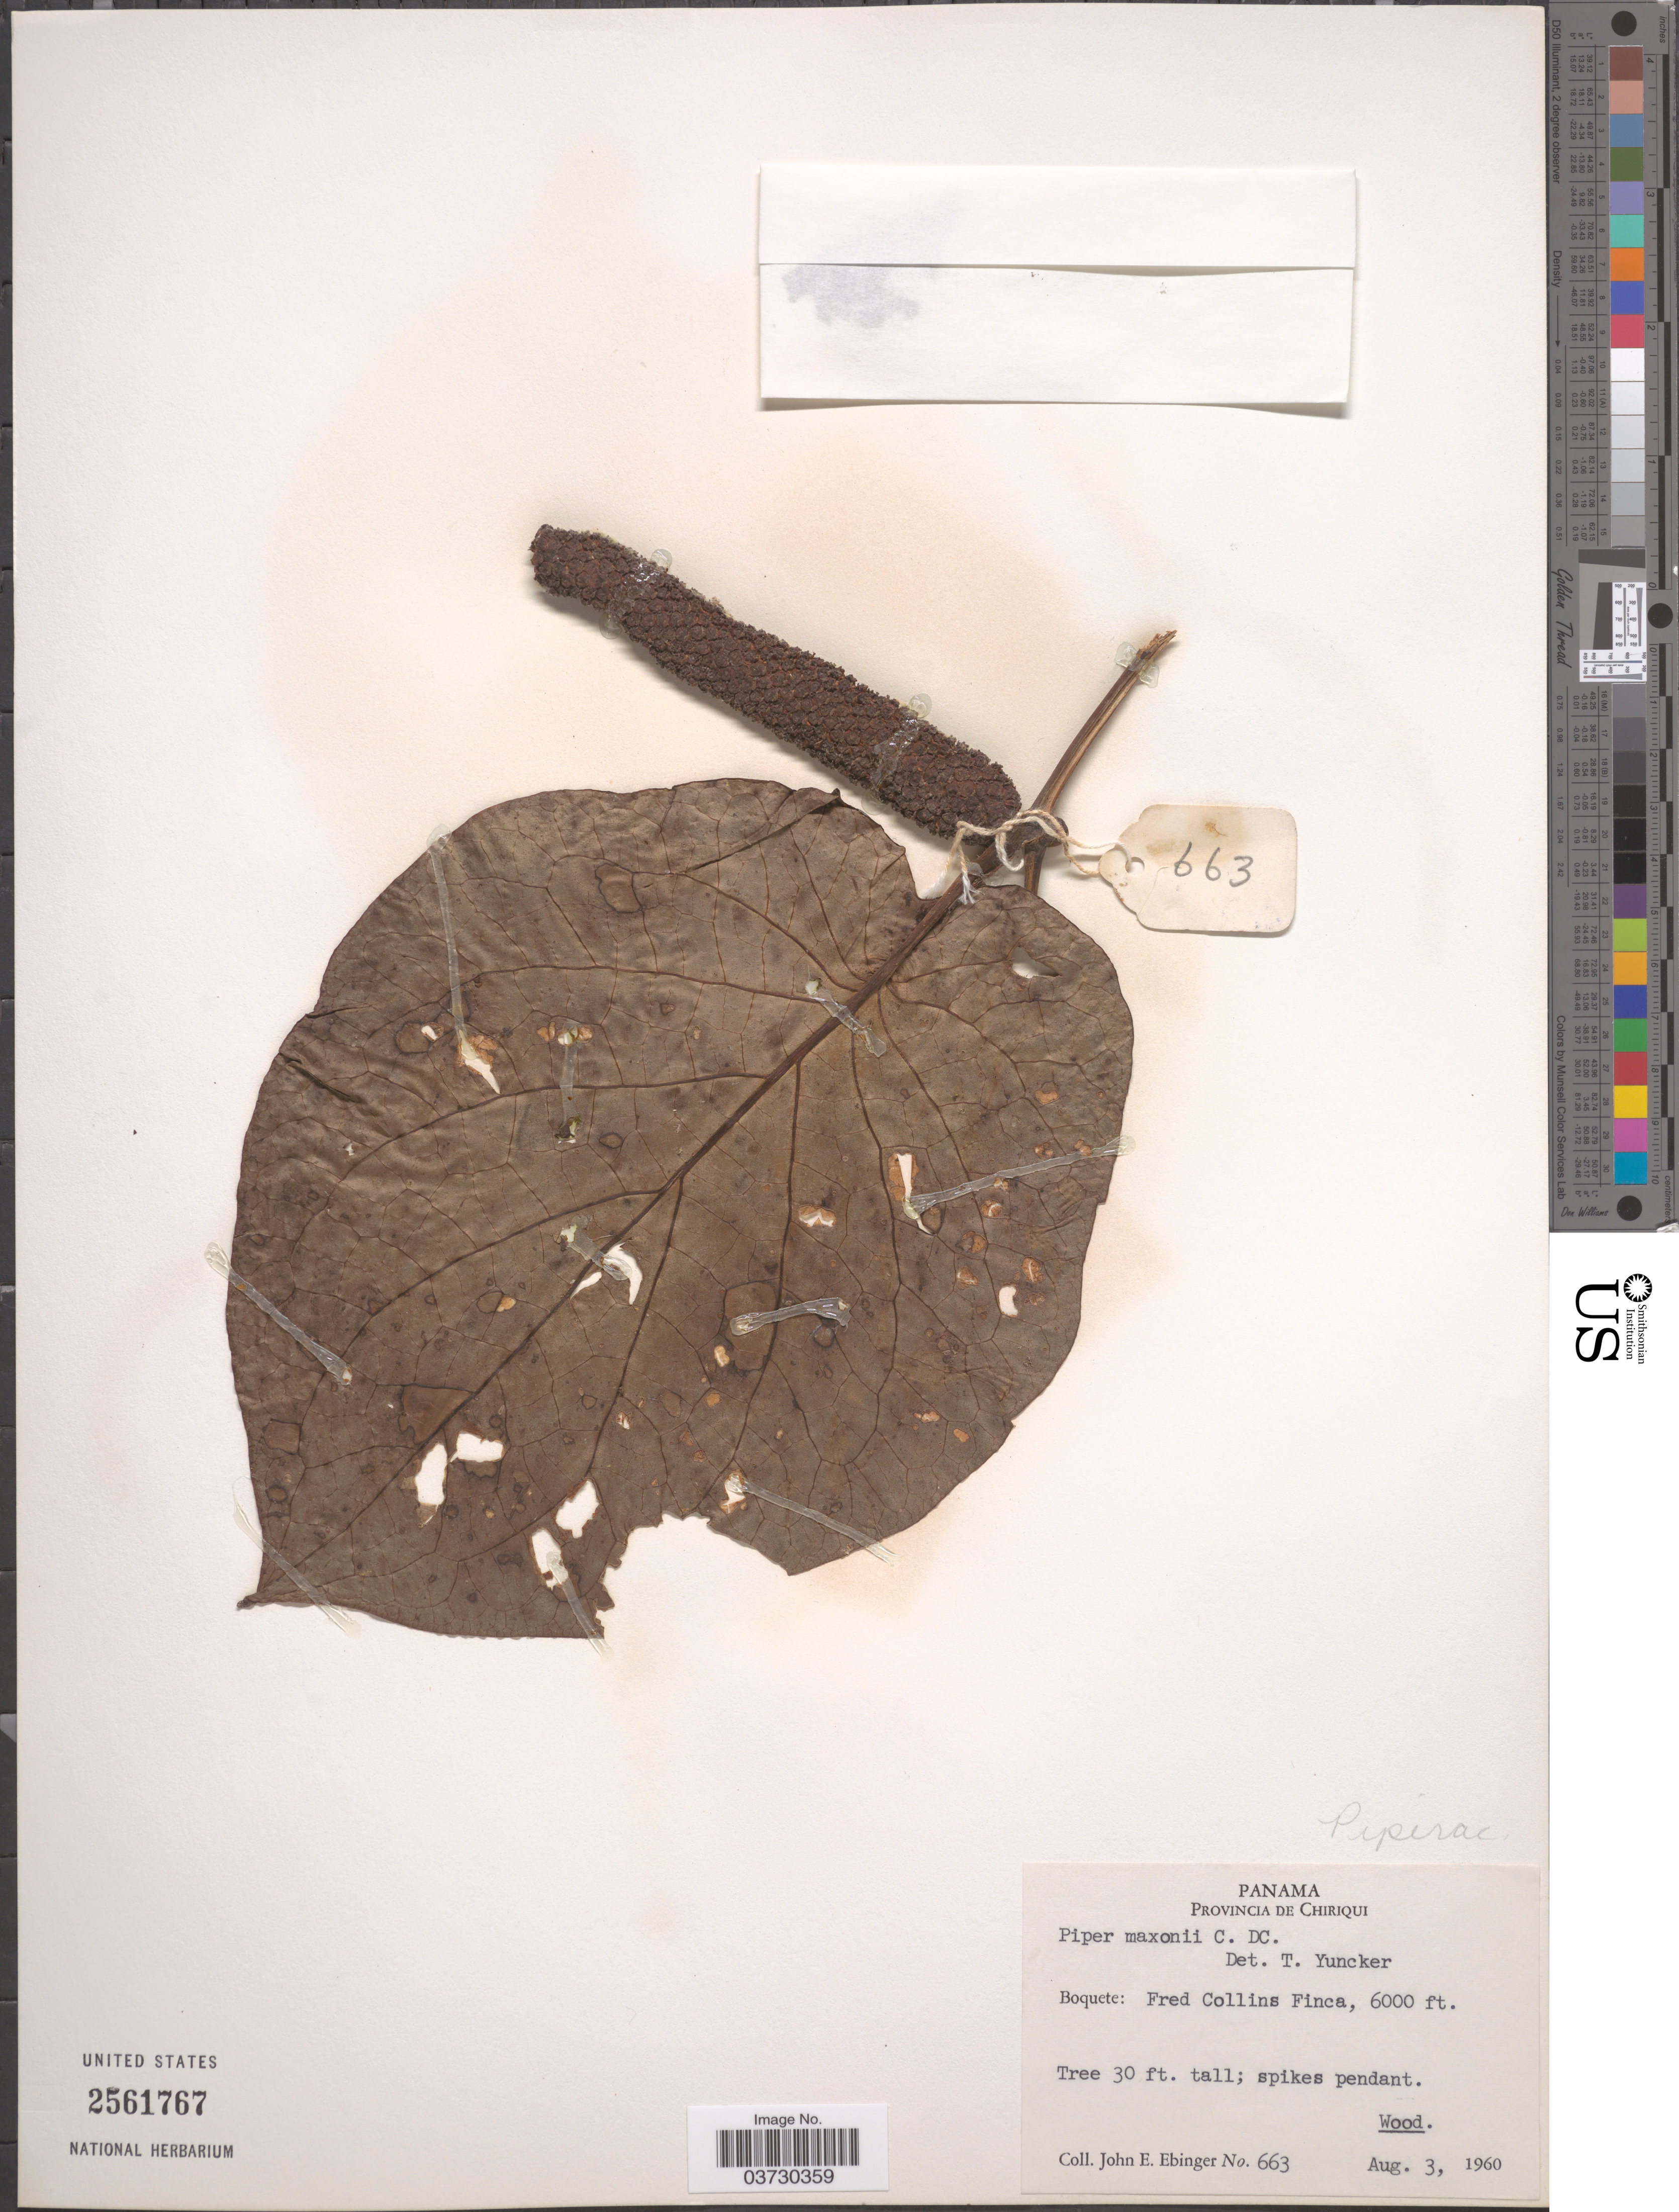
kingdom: Plantae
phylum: Tracheophyta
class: Magnoliopsida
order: Piperales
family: Piperaceae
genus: Piper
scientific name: Piper maxonii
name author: C. DC.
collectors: J. Ebinger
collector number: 663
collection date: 1960-08-03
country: Panama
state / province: Chiriqui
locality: Boquete: Fred Collins Finca.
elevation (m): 1829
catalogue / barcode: US 2561767